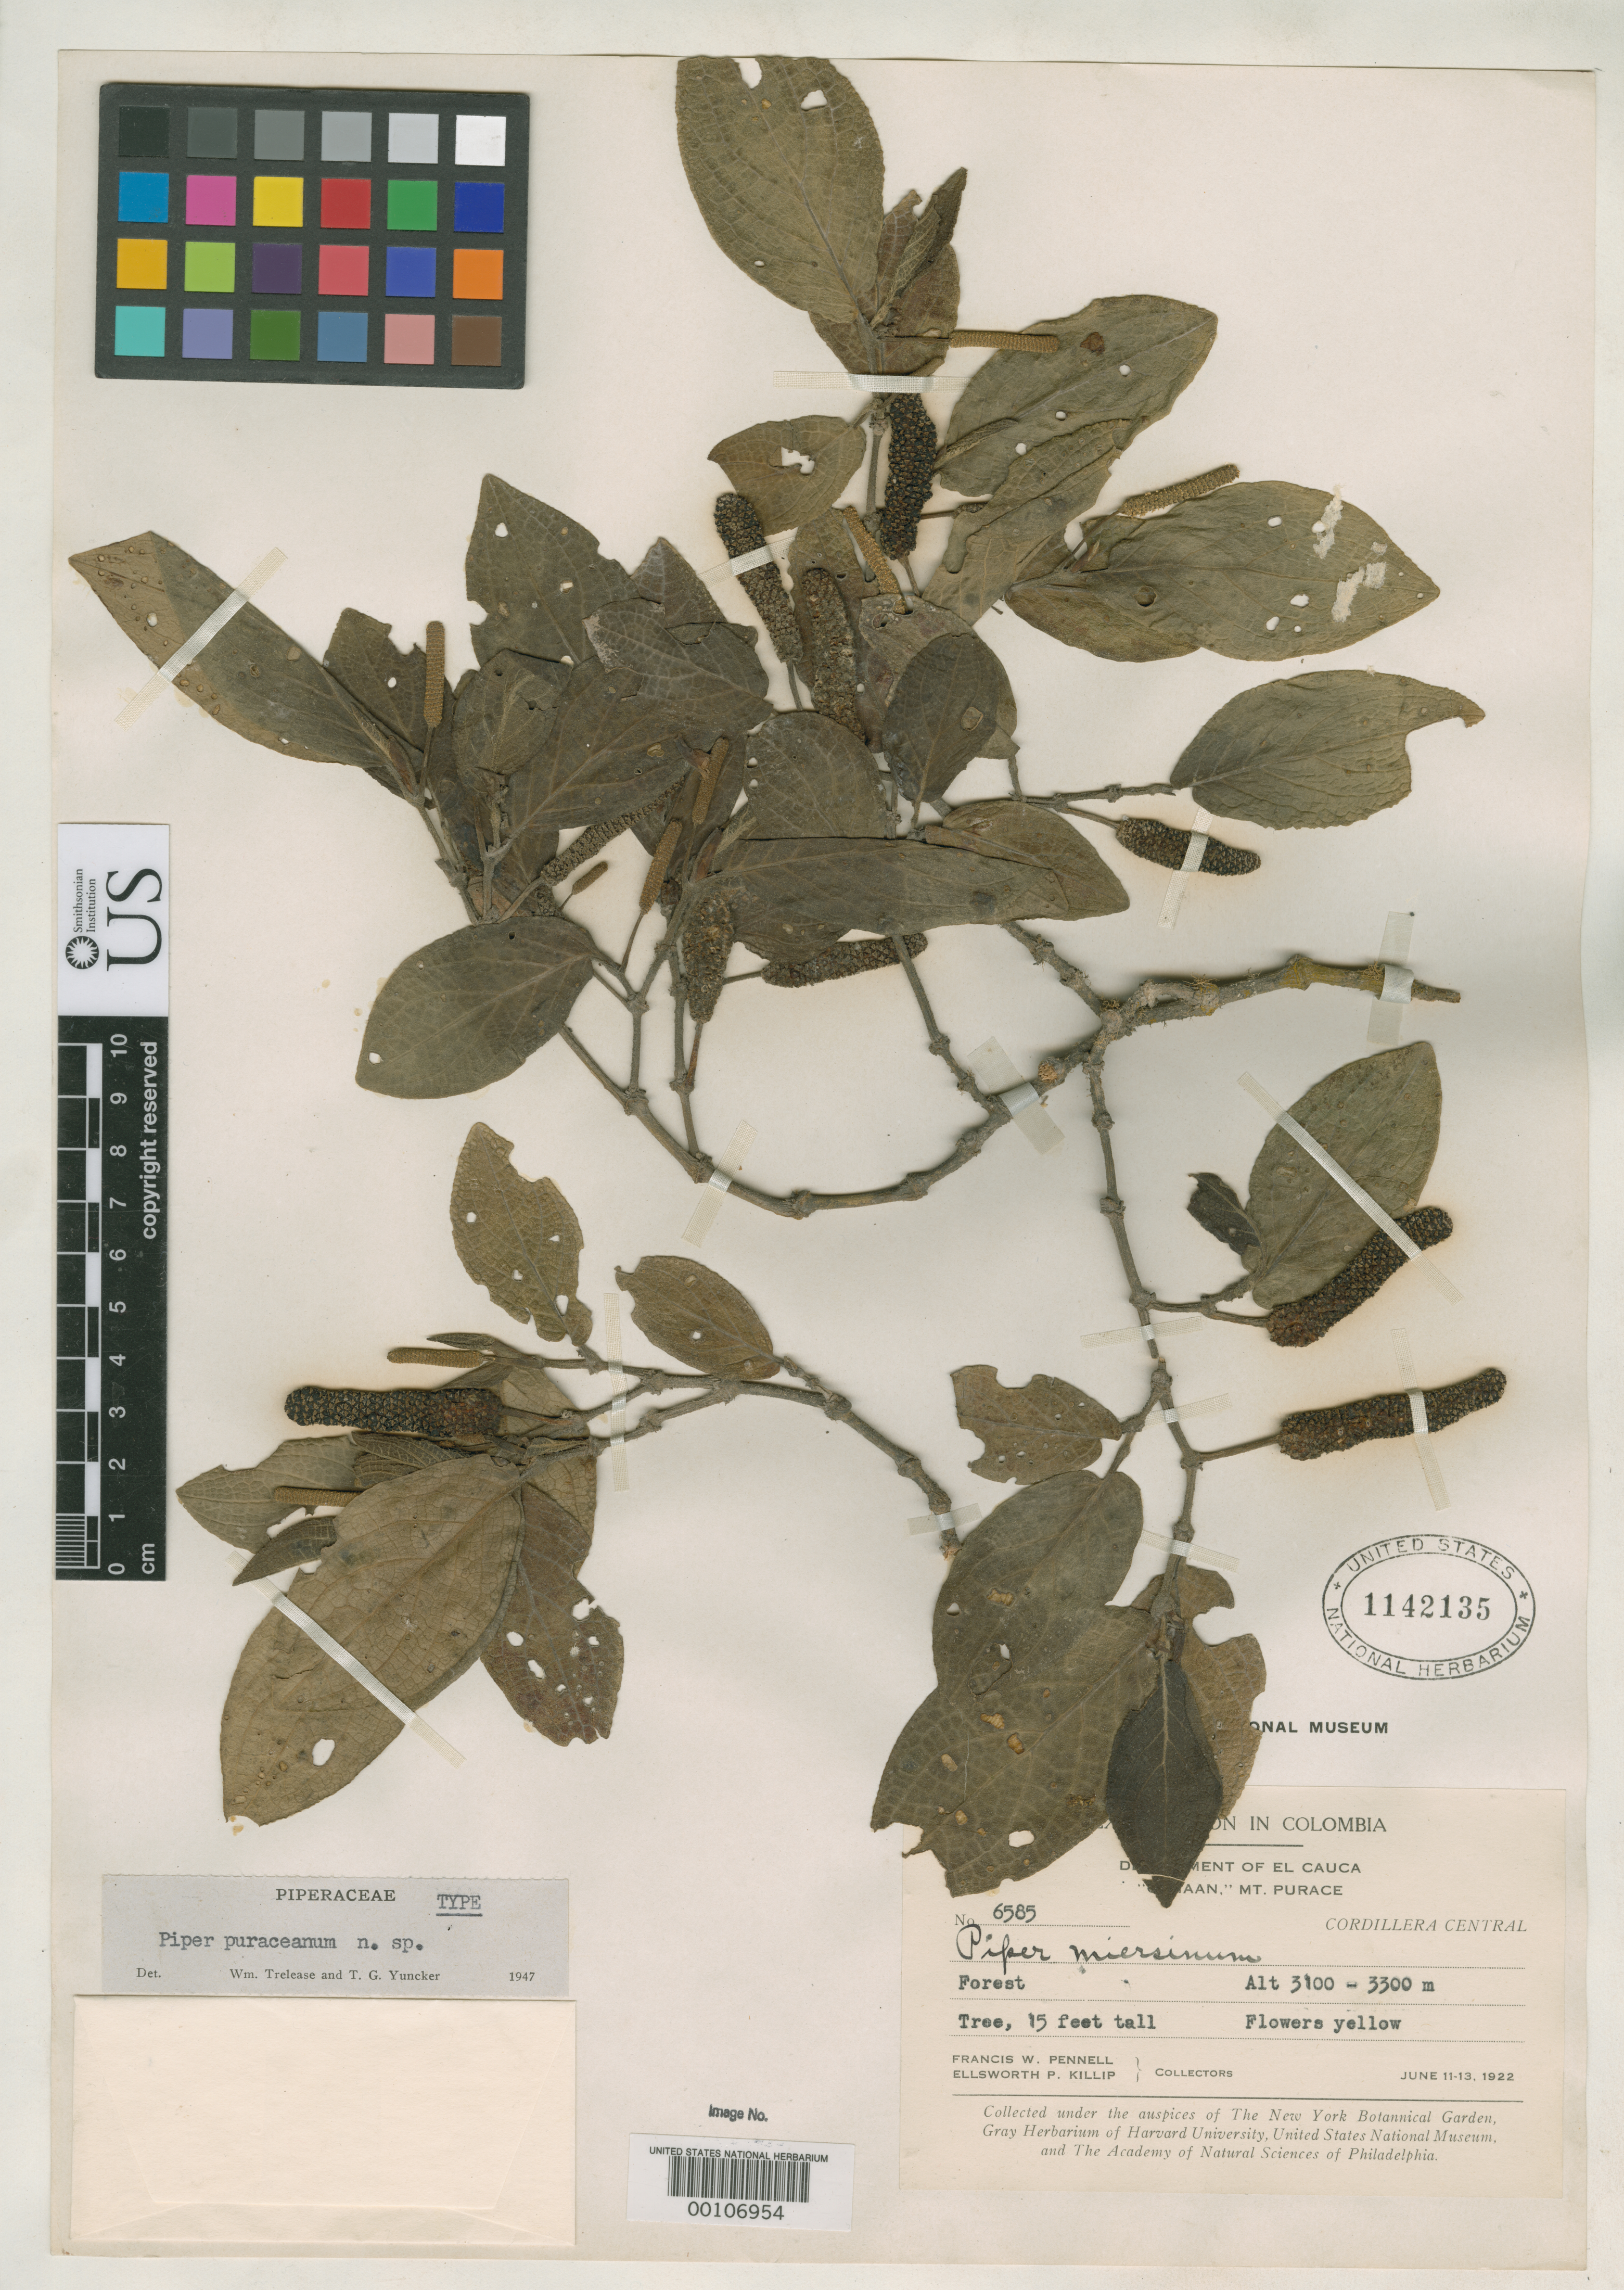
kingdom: Plantae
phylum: Tracheophyta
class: Magnoliopsida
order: Piperales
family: Piperaceae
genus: Piper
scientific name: Piper puraceanum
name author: Trel. & Yunck.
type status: Holotype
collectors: F. W. Pennell & E. P. Killip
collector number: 6585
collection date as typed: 11 Jun 1922 to 13 Jun 1922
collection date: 1922-06-11/1922-06-13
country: Colombia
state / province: Cauca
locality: Mt. Purace.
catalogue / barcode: US 1142135